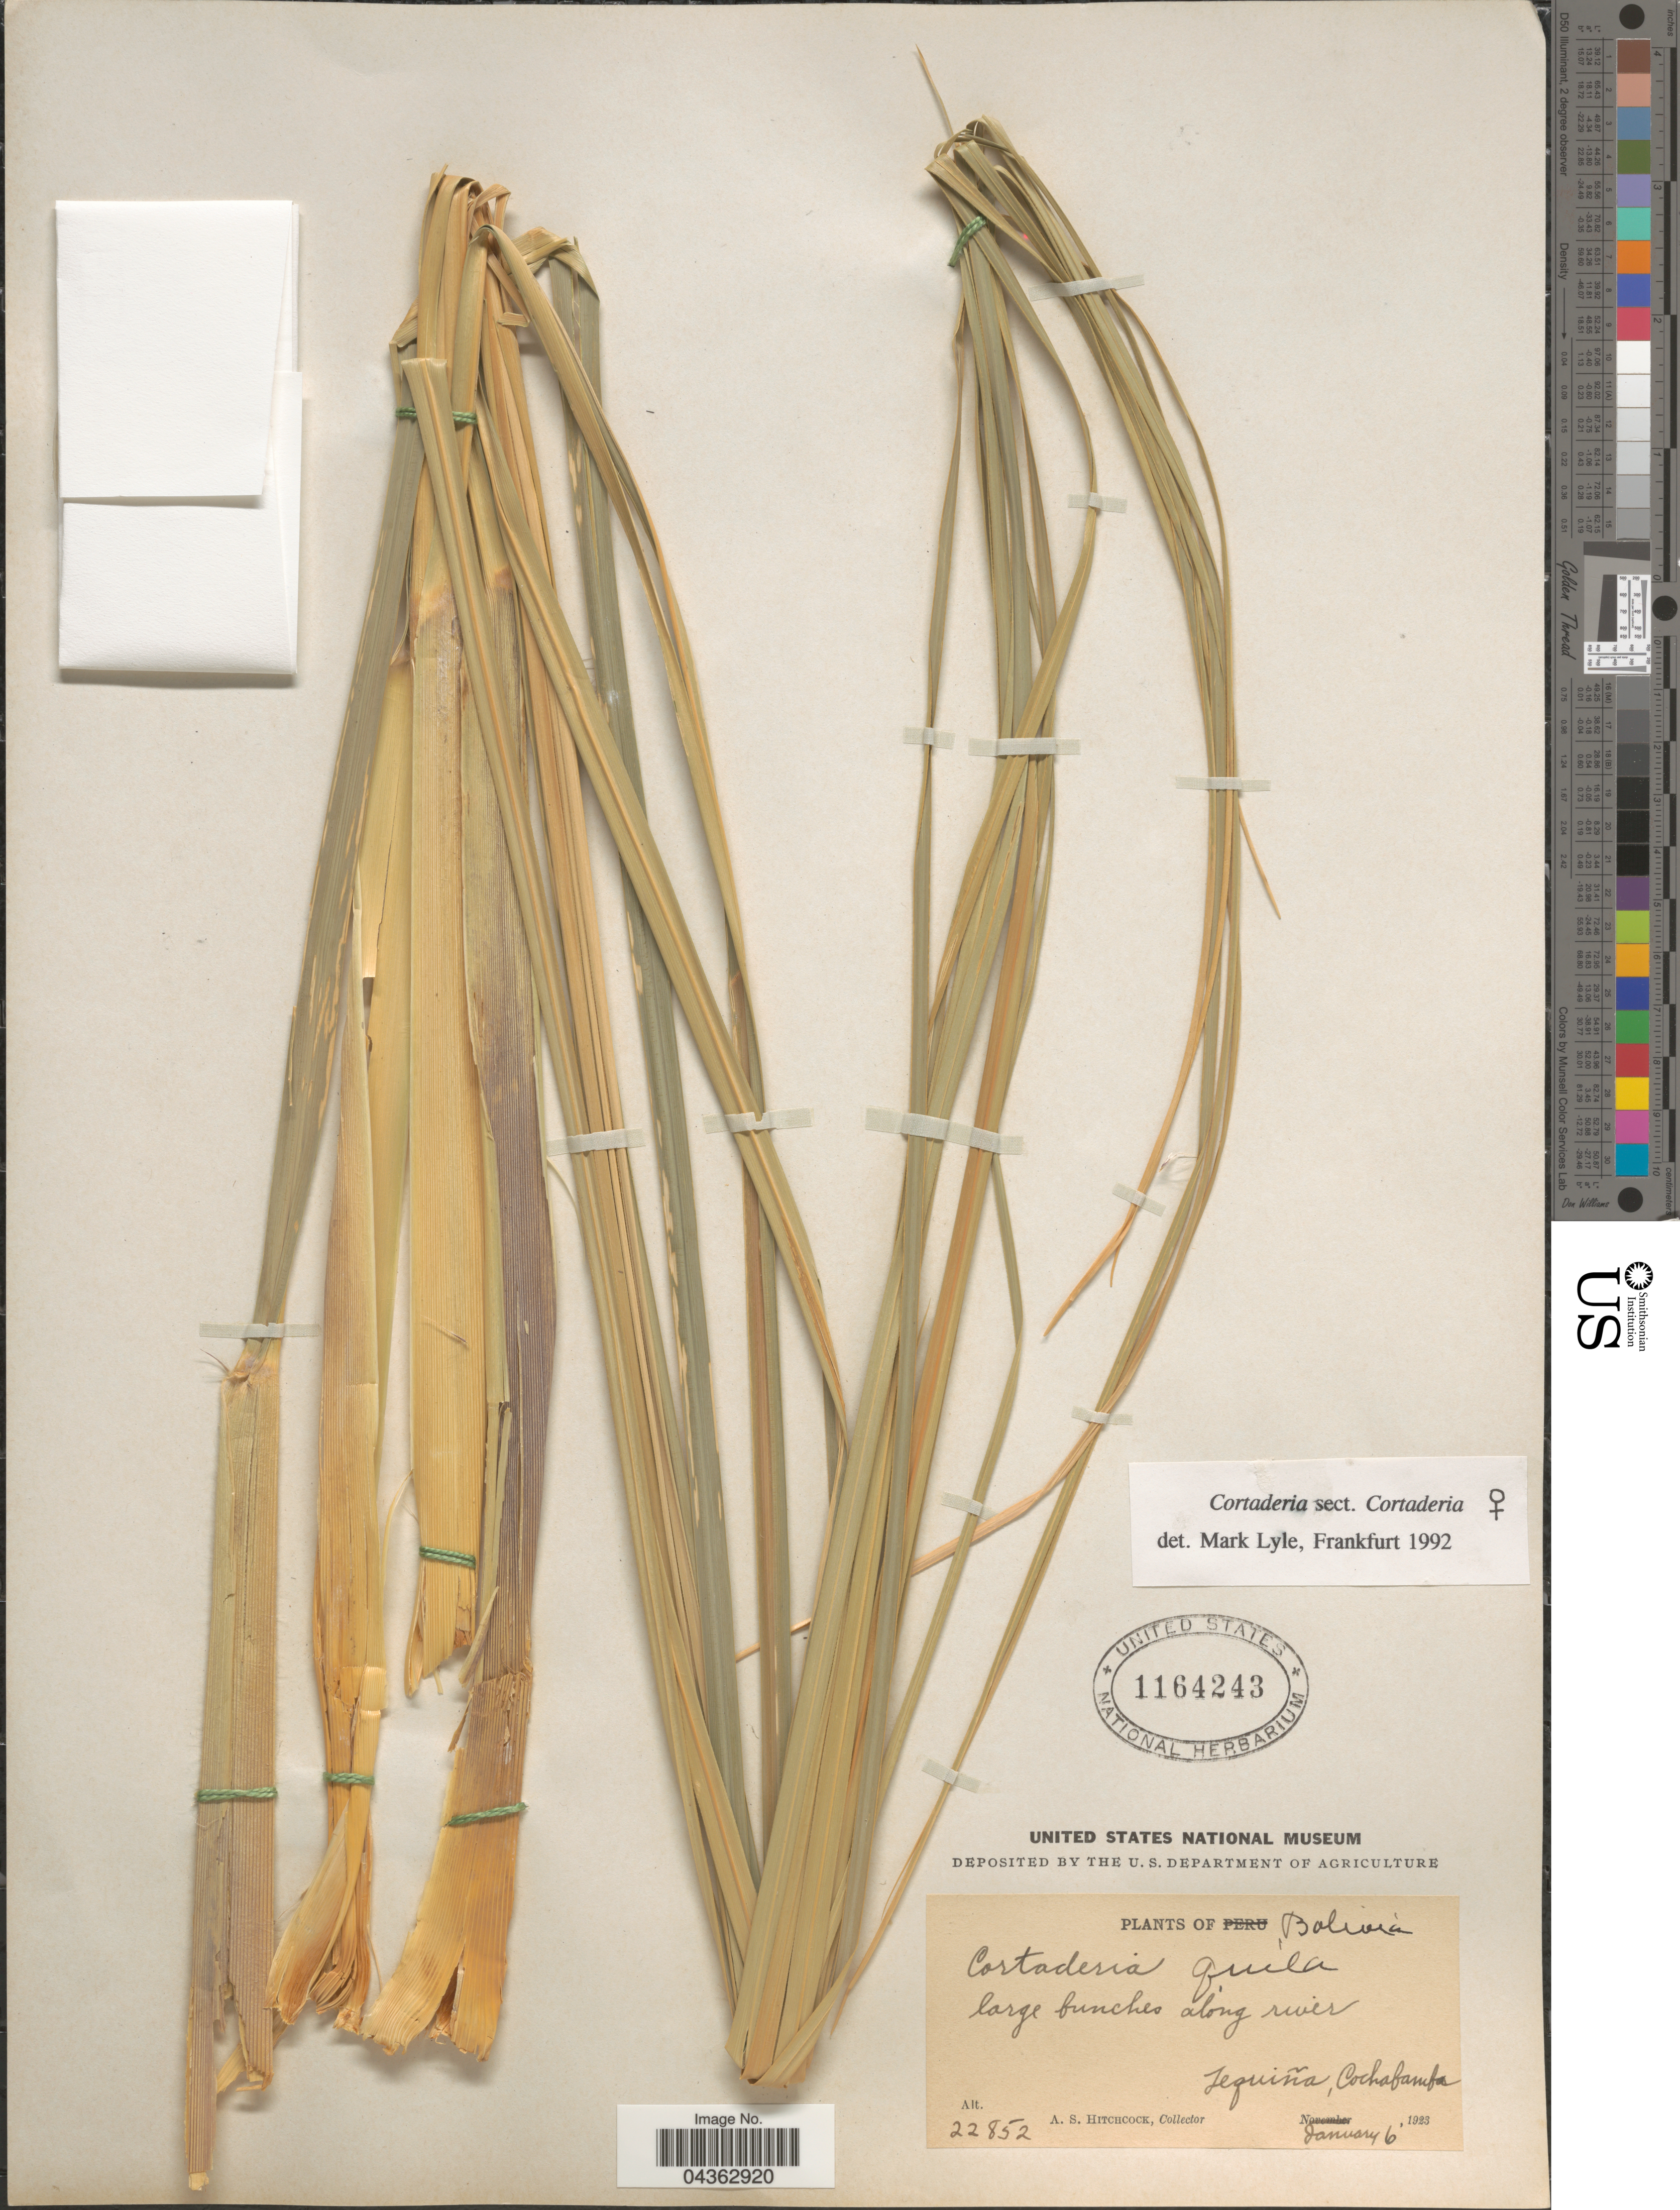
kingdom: Plantae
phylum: Tracheophyta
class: Liliopsida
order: Poales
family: Poaceae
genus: Cortaderia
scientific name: Cortaderia speciosa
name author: (Nees) Stapf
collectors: A. S. Hitchcock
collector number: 22852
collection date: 1923-01-06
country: Bolivia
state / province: Cochabamba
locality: Tequiña.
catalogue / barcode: US 1164243